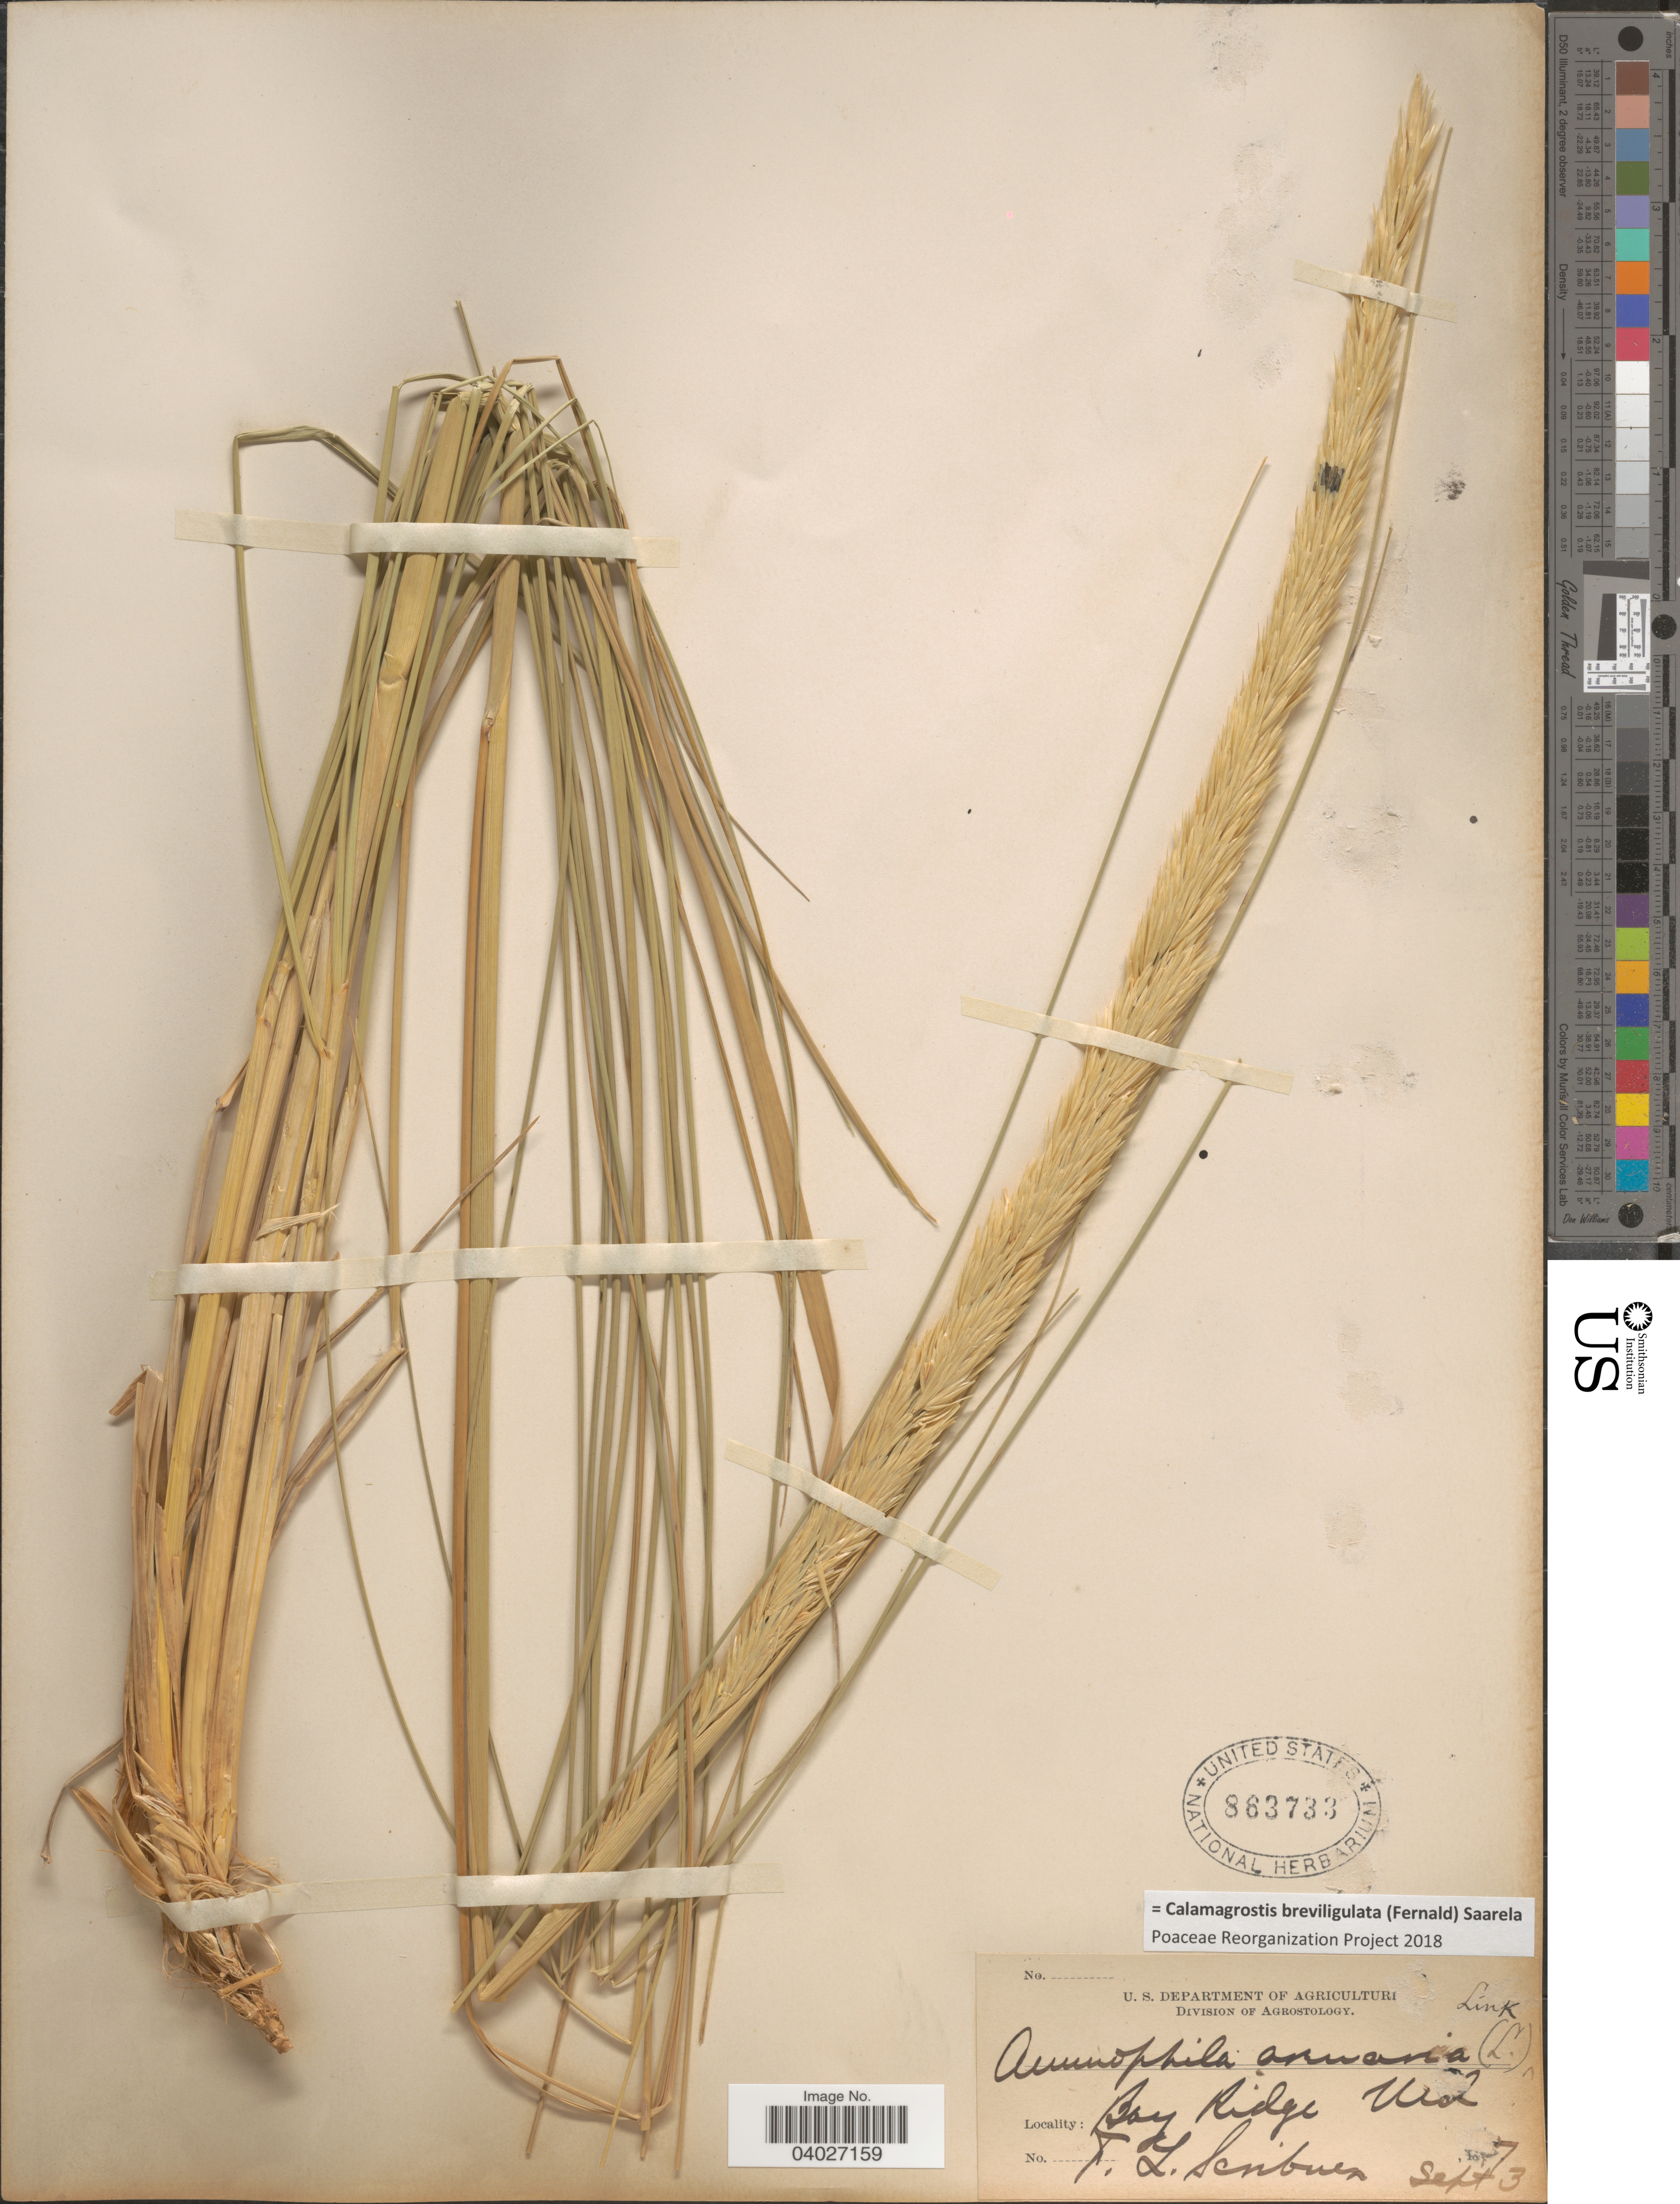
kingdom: Plantae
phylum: Tracheophyta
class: Liliopsida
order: Poales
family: Poaceae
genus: Calamagrostis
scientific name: Calamagrostis breviligulata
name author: (Fernald) Saarela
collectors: F. L. Scribner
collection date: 1897-09-03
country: United States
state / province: Maryland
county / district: Anne Arundel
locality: Bay Ridge.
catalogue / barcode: US 863733